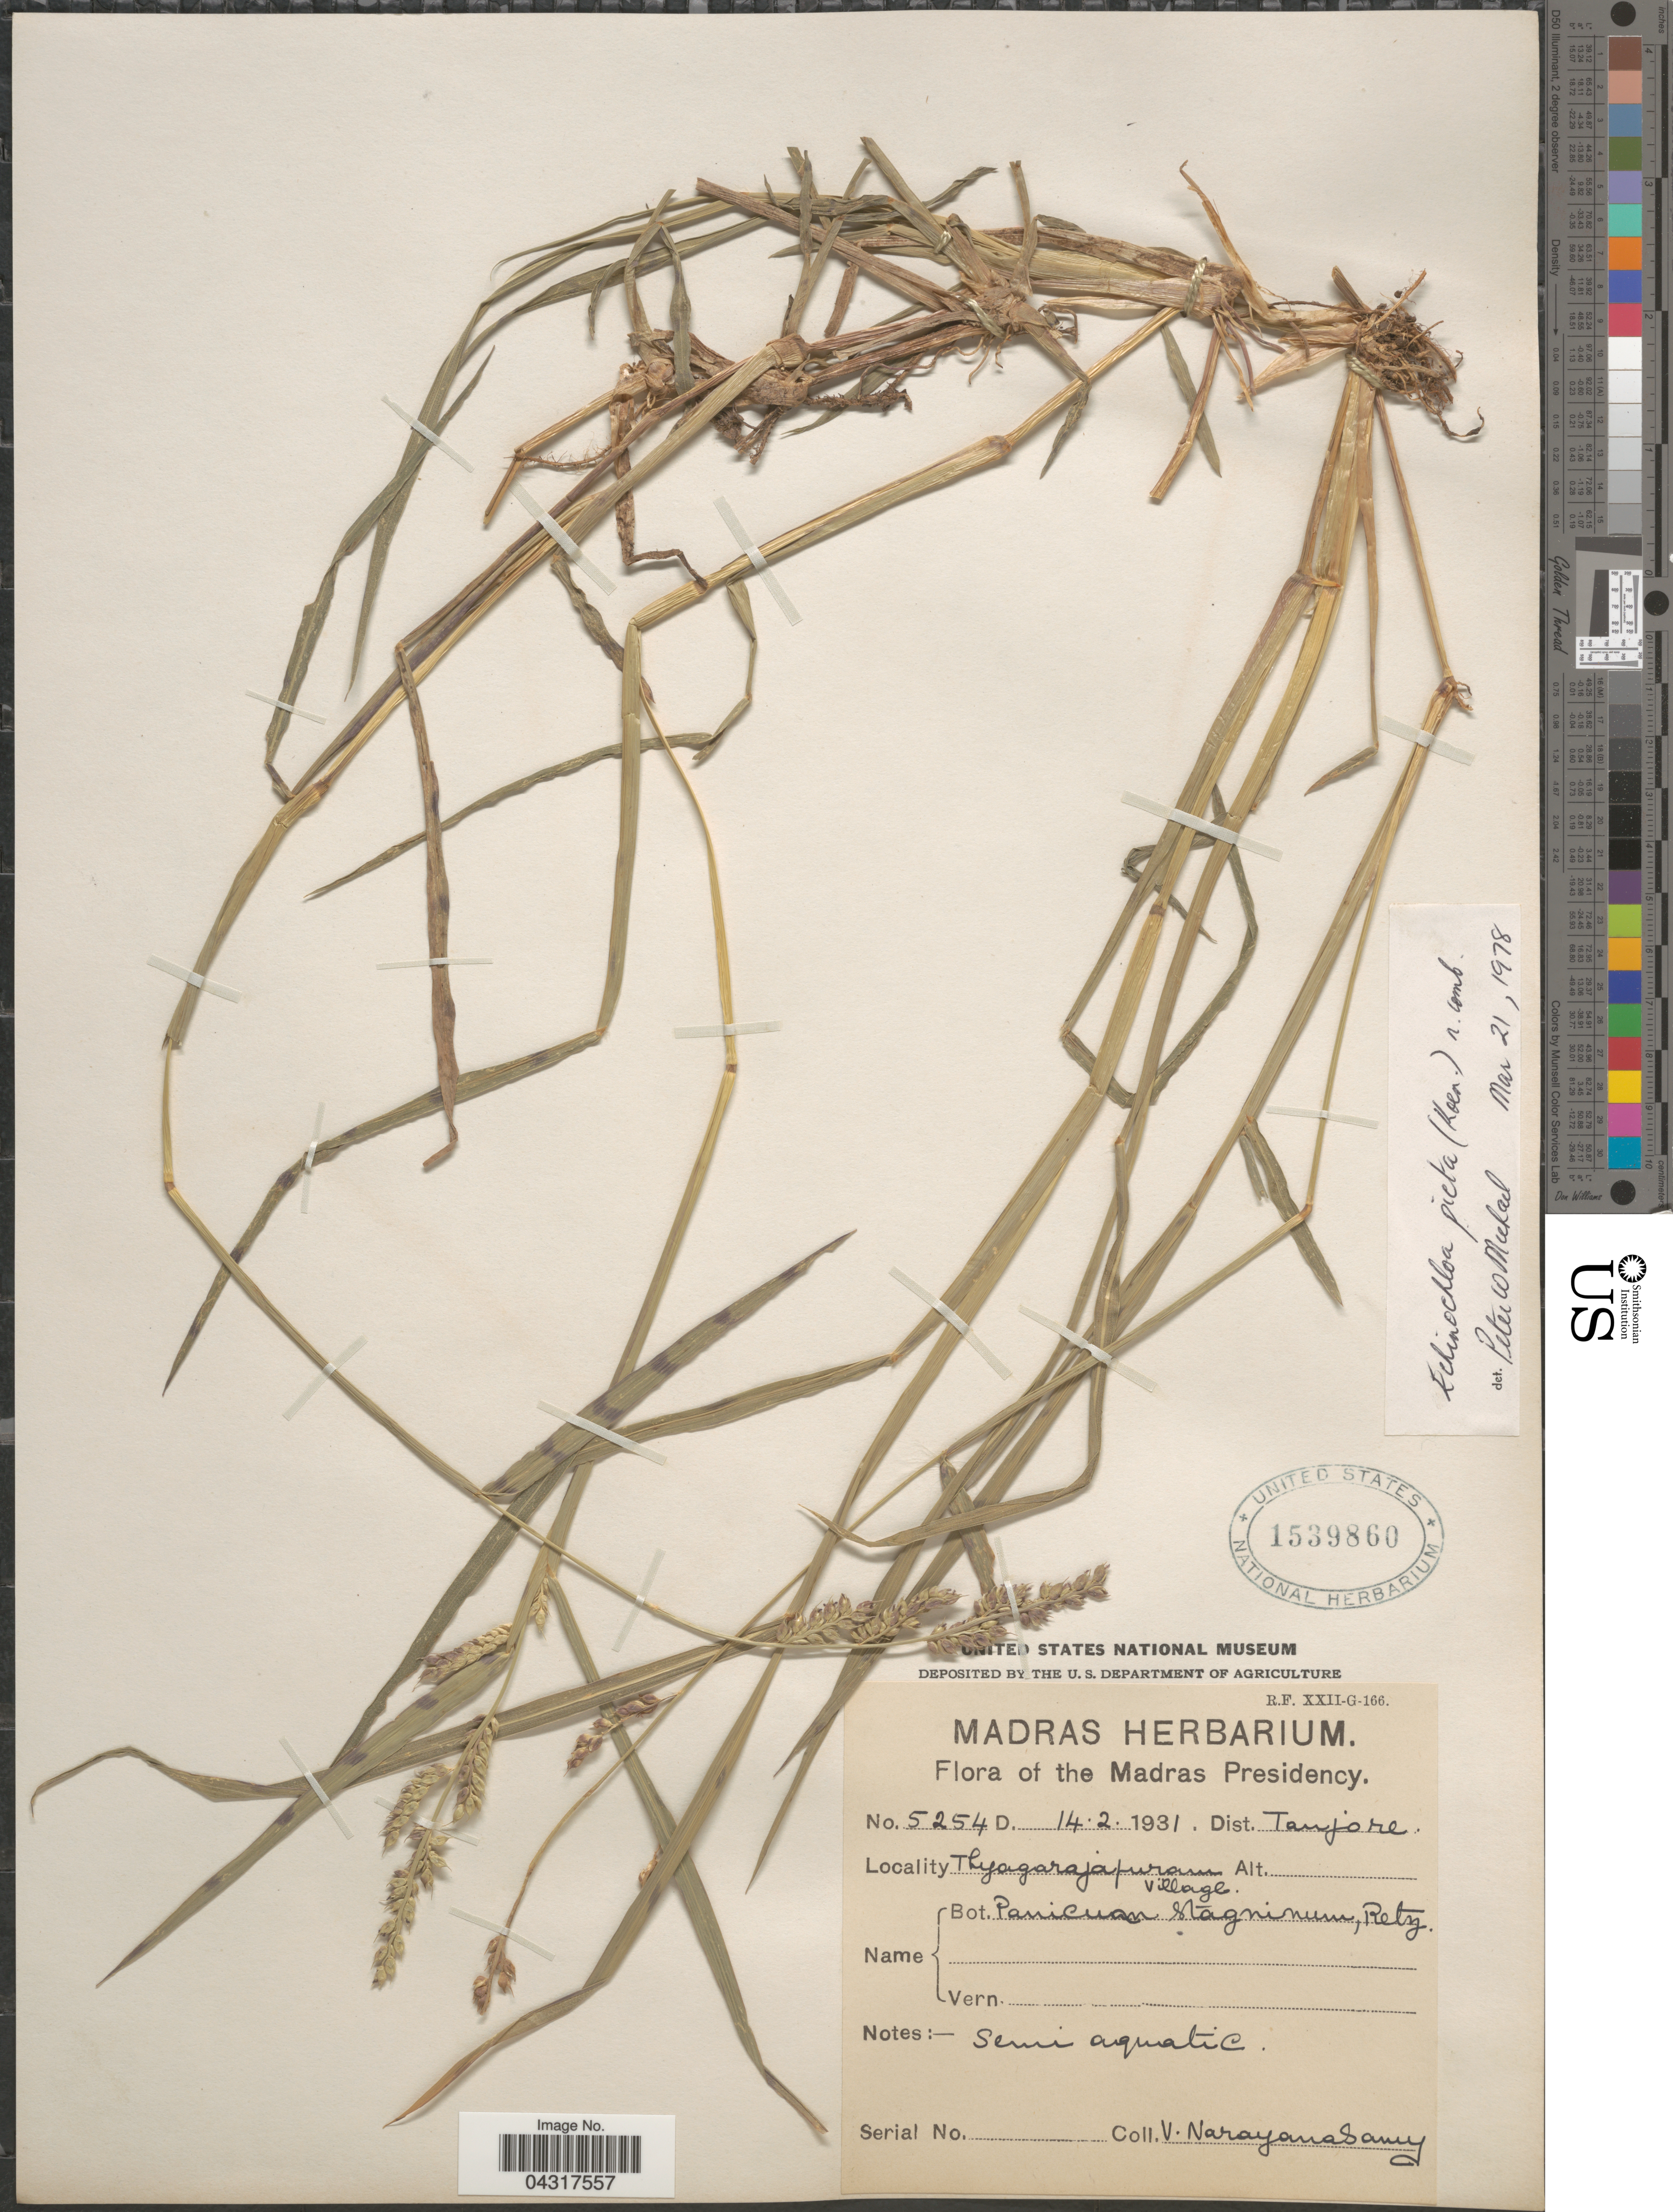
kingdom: Plantae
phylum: Tracheophyta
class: Liliopsida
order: Poales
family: Poaceae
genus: Echinochloa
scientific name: Echinochloa picta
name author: (K.D. Koenig) Michael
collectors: V. Narayanaswami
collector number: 5254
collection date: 1931-02-14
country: India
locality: The Madras Presidency. Dist. Tanjore. Thyagarajapuram Village.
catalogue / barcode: US 1539860